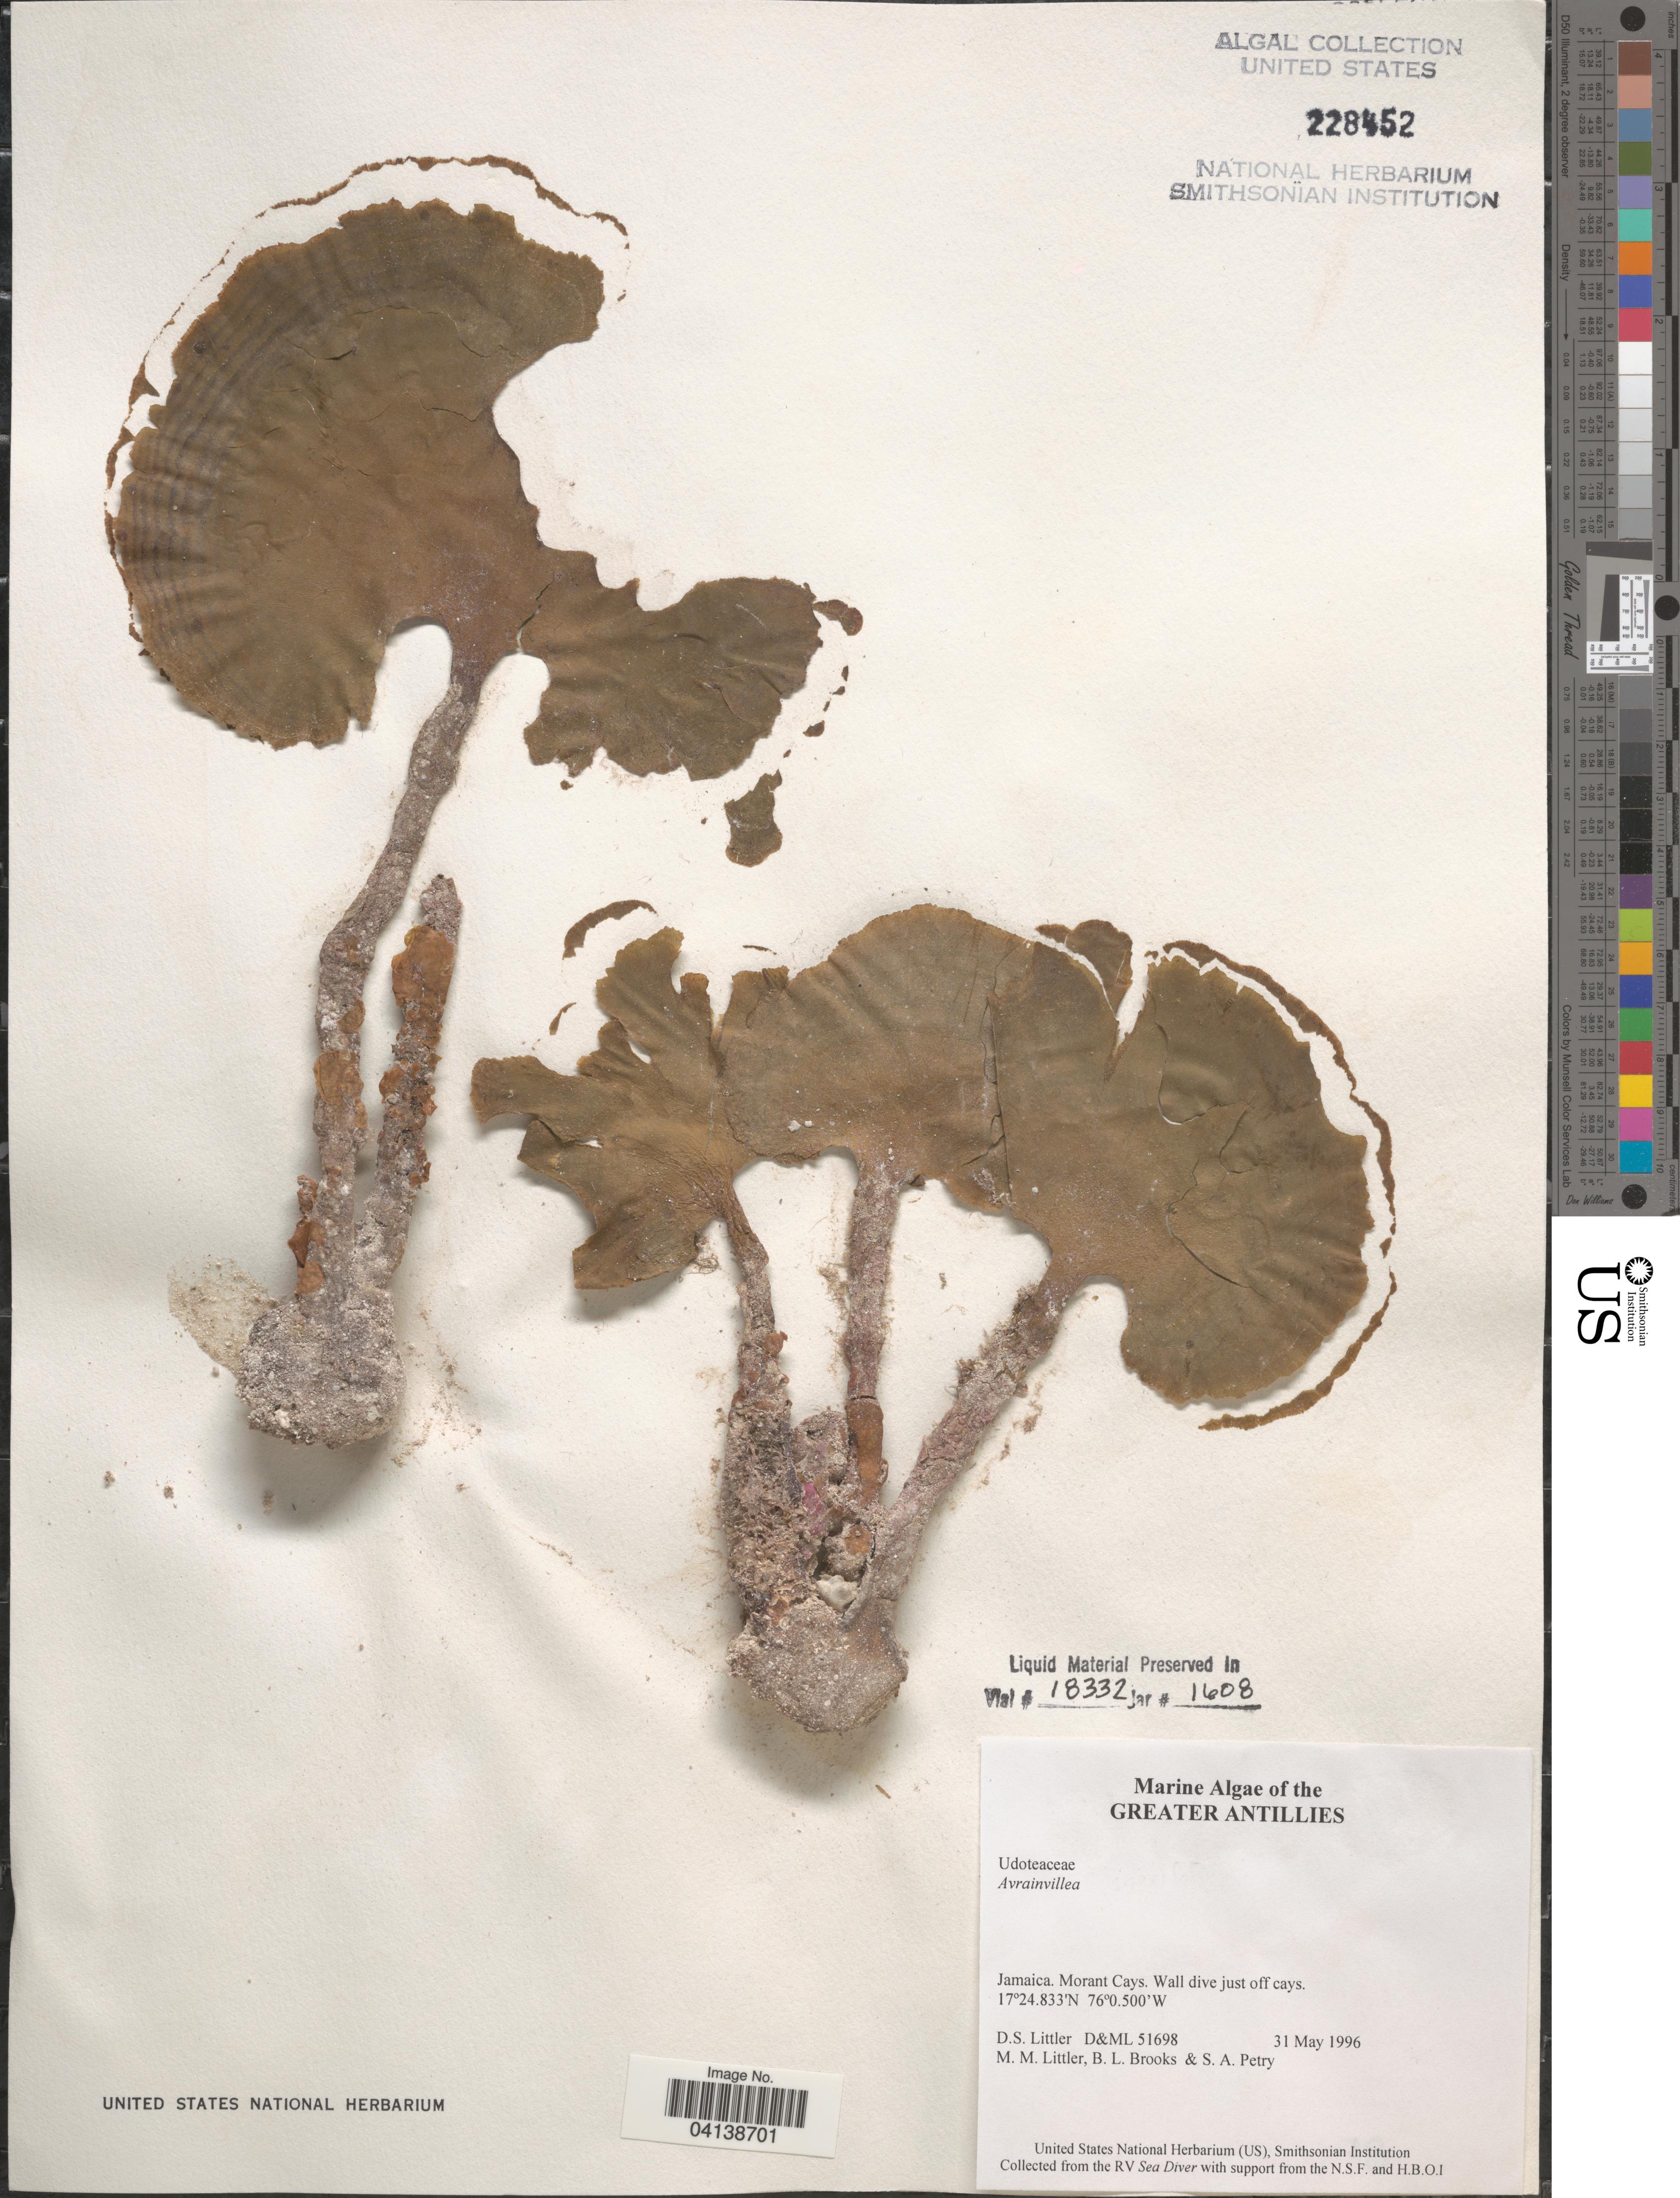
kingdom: Plantae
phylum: Chlorophyta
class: Ulvophyceae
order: Bryopsidales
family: Dichotomosiphonaceae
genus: Avrainvillea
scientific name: Avrainvillea sp.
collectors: D. S. Littler, B. Brooks & S. Petry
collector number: D&ML51698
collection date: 1996-05-31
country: Jamaica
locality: Greater Antillies. Morant Cays. Wall dive just off cays.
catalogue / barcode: US 228452